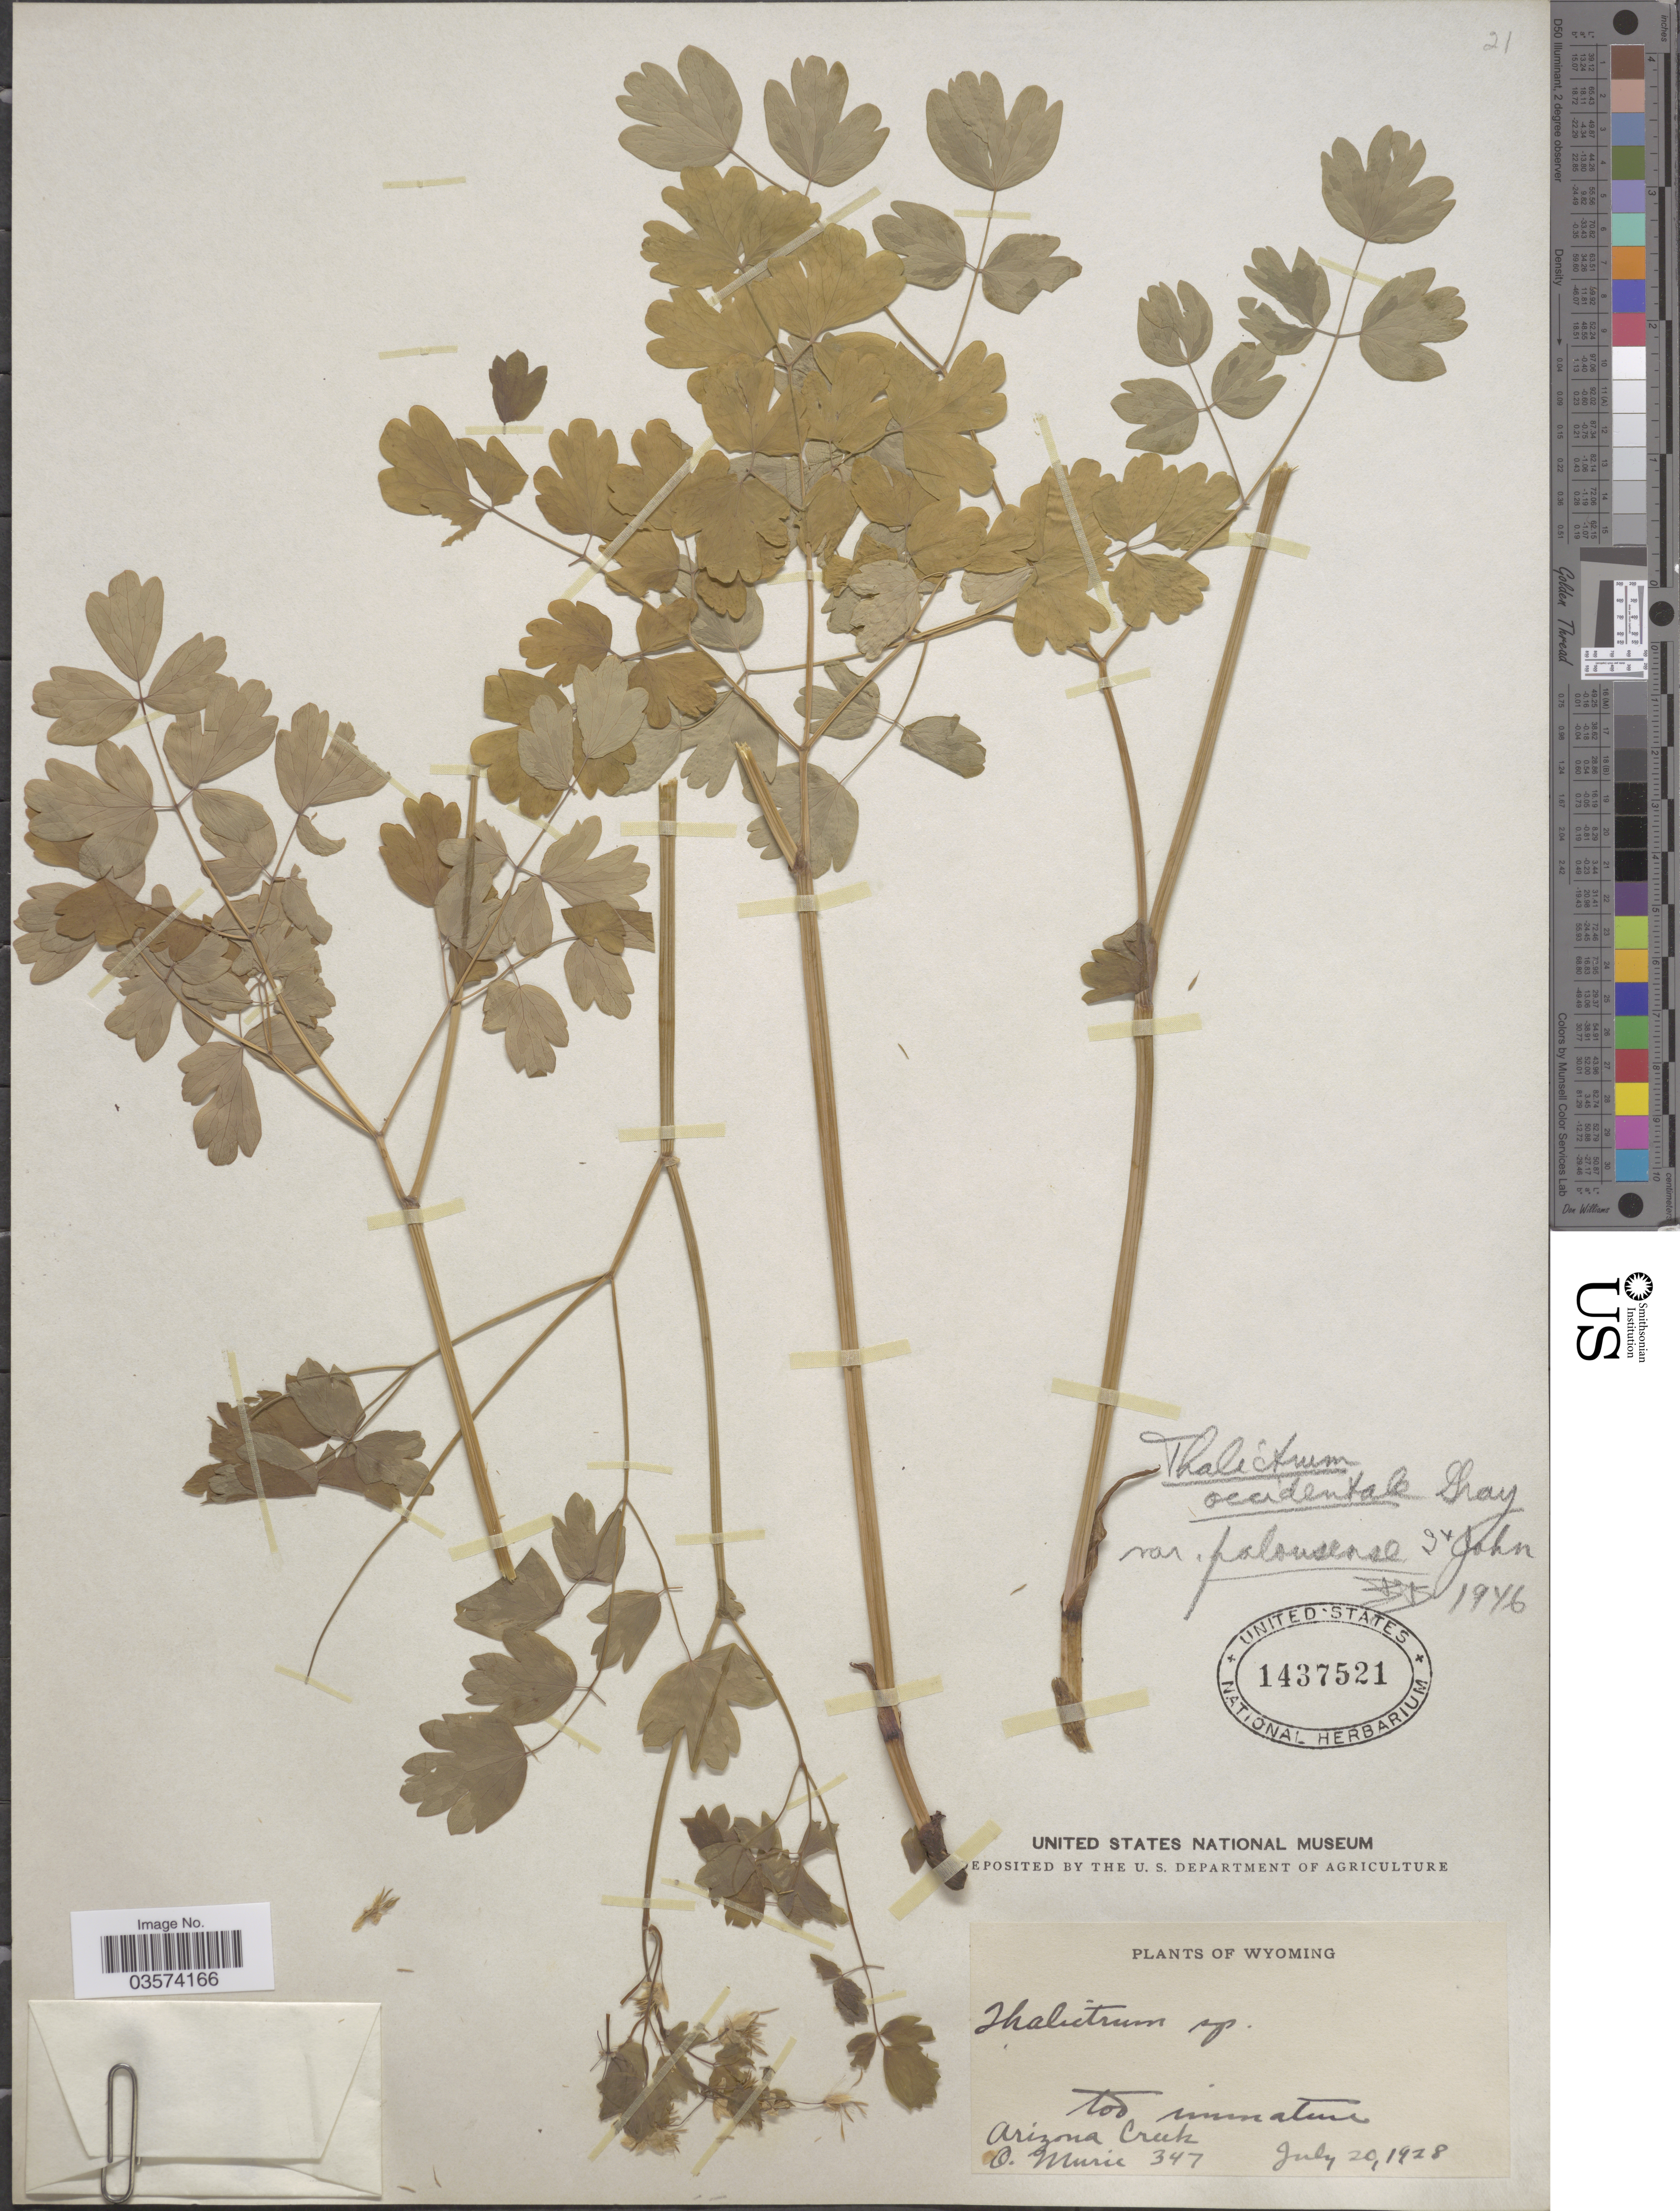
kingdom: Plantae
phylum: Tracheophyta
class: Magnoliopsida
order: Ranunculales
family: Ranunculaceae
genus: Thalictrum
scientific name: Thalictrum occidentale var. palousense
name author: H. St. John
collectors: O. Murie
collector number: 347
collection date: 1928-07-20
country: United States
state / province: Wyoming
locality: Arizona Creek.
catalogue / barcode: US 1437521